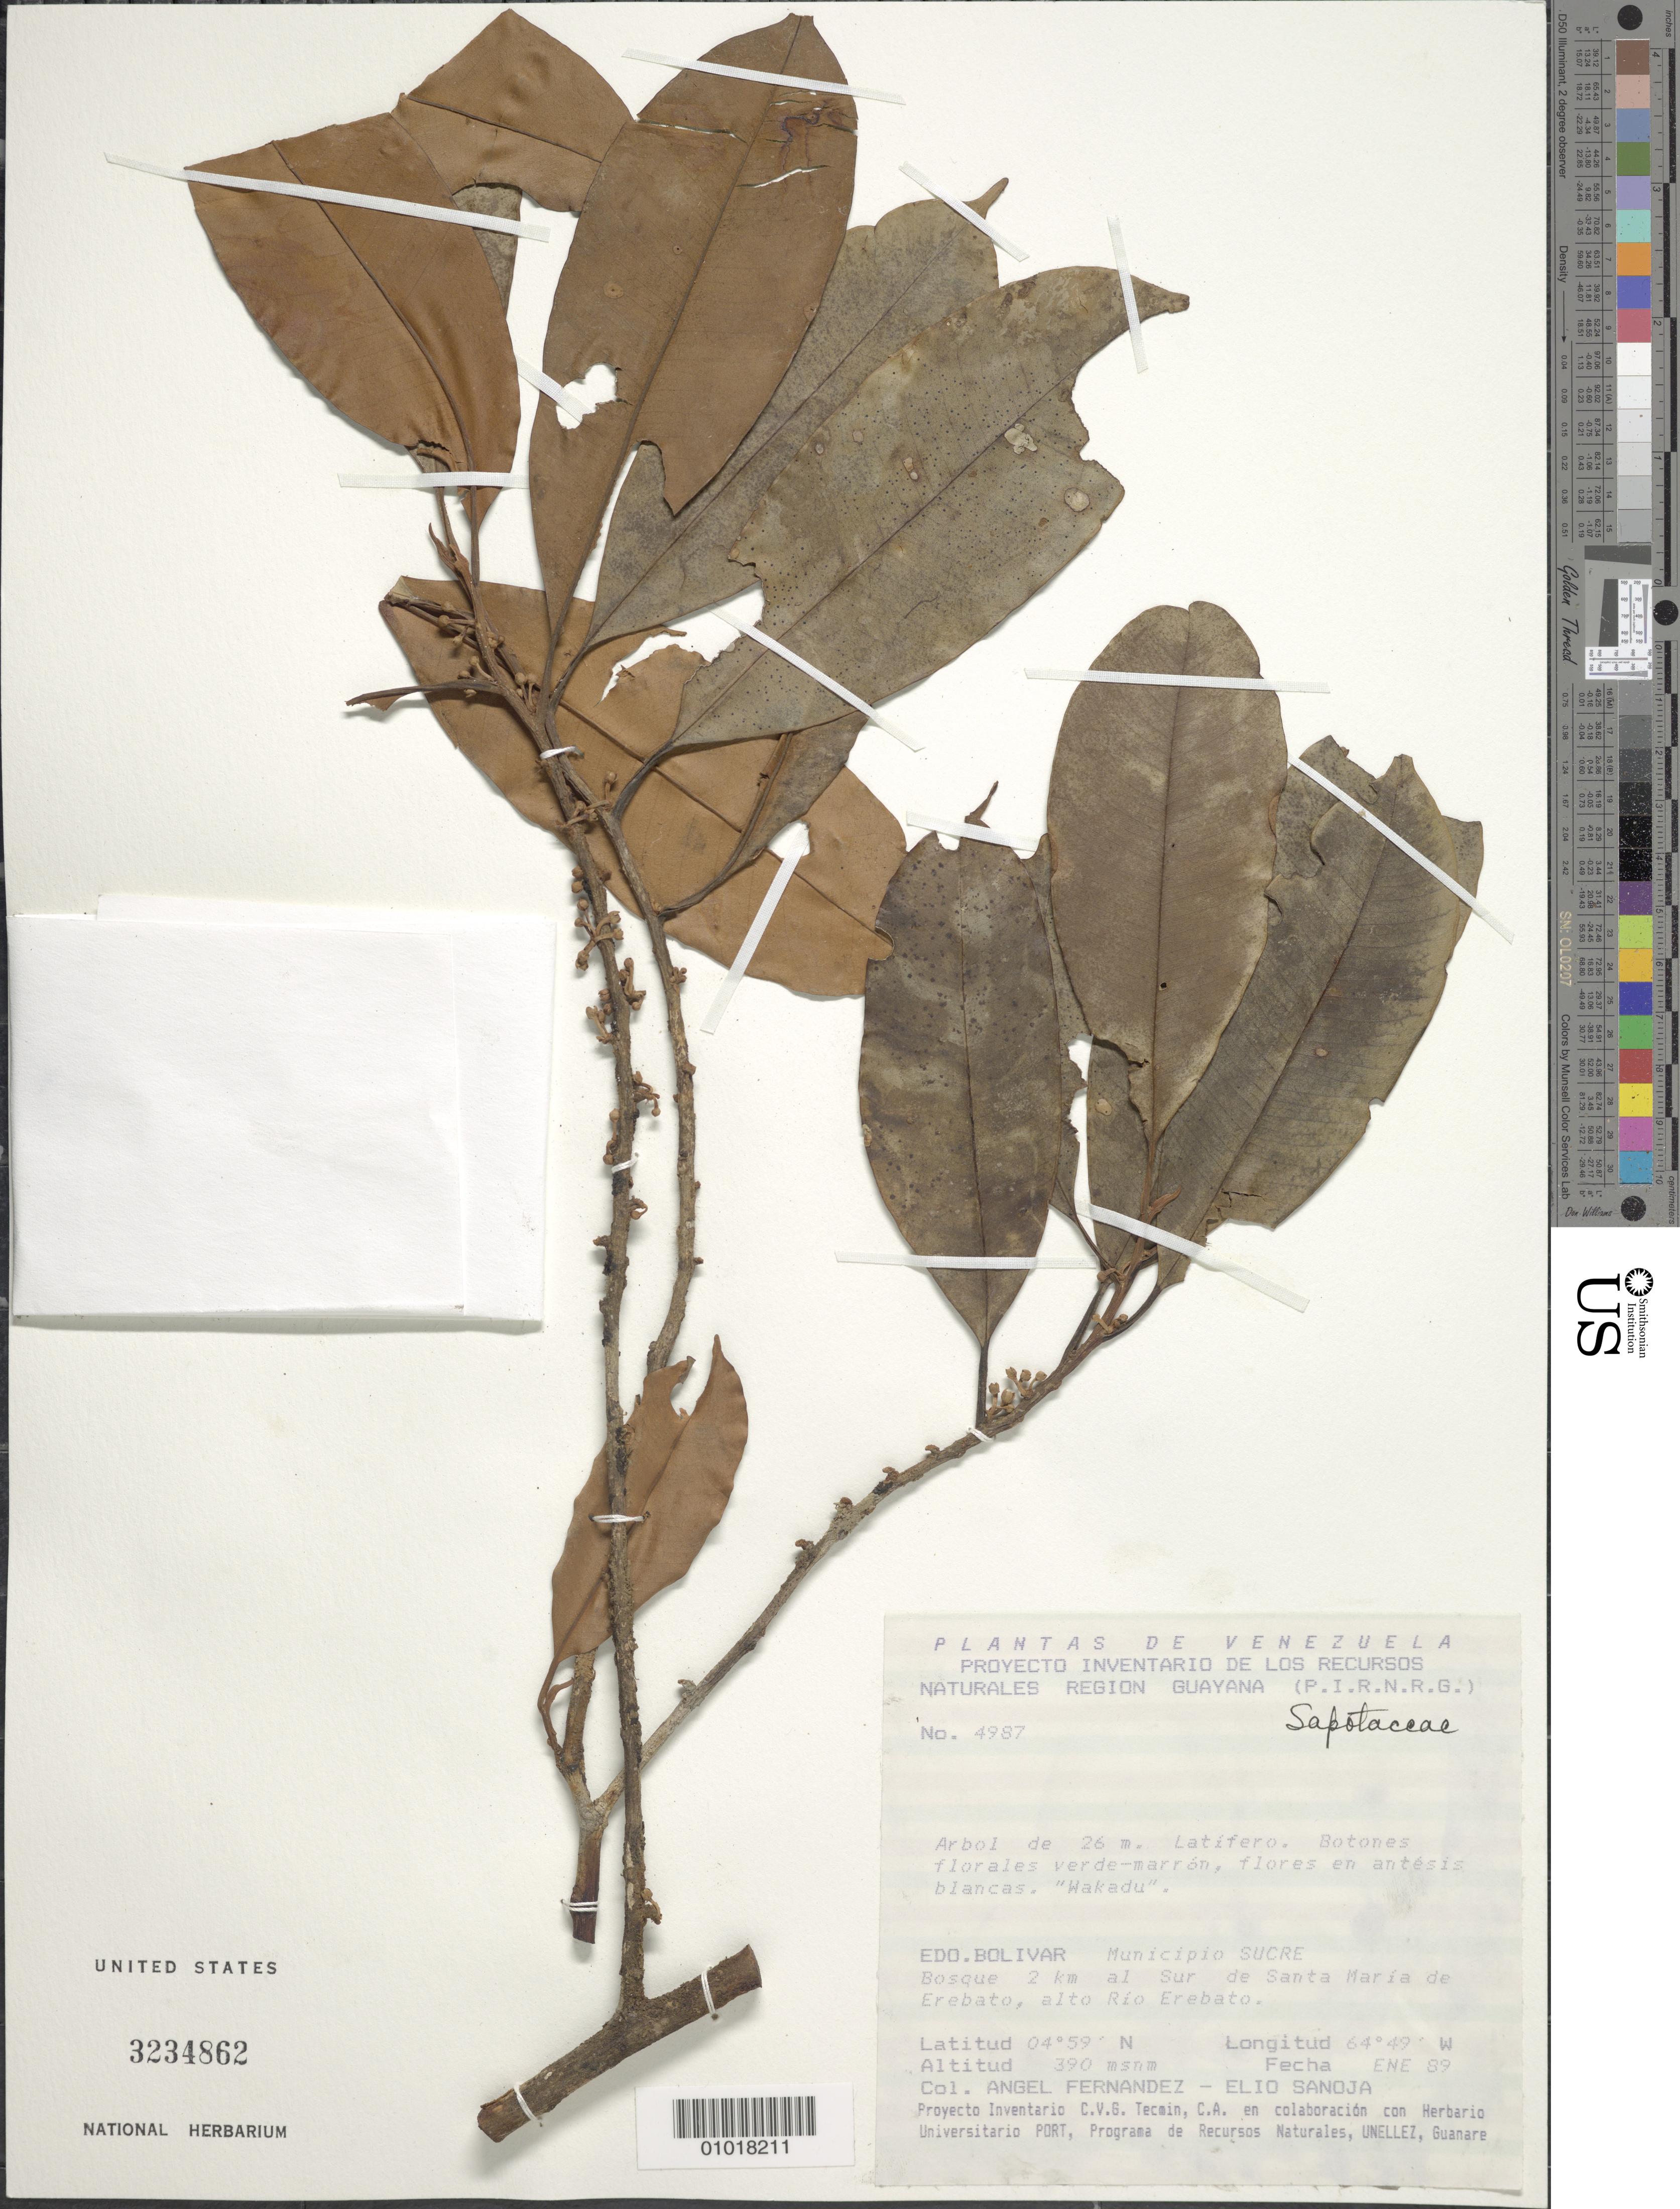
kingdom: Plantae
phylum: Tracheophyta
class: Magnoliopsida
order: Ericales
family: Sapotaceae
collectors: A. Fernández & E. Sanoja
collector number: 4987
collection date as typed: Feb-89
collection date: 1989-02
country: Venezuela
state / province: Bolívar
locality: Mun. Sucre, 2 km al Sur de Santa María de Erebato, alto Río Erebato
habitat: Bosque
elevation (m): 390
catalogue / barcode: US 3234862